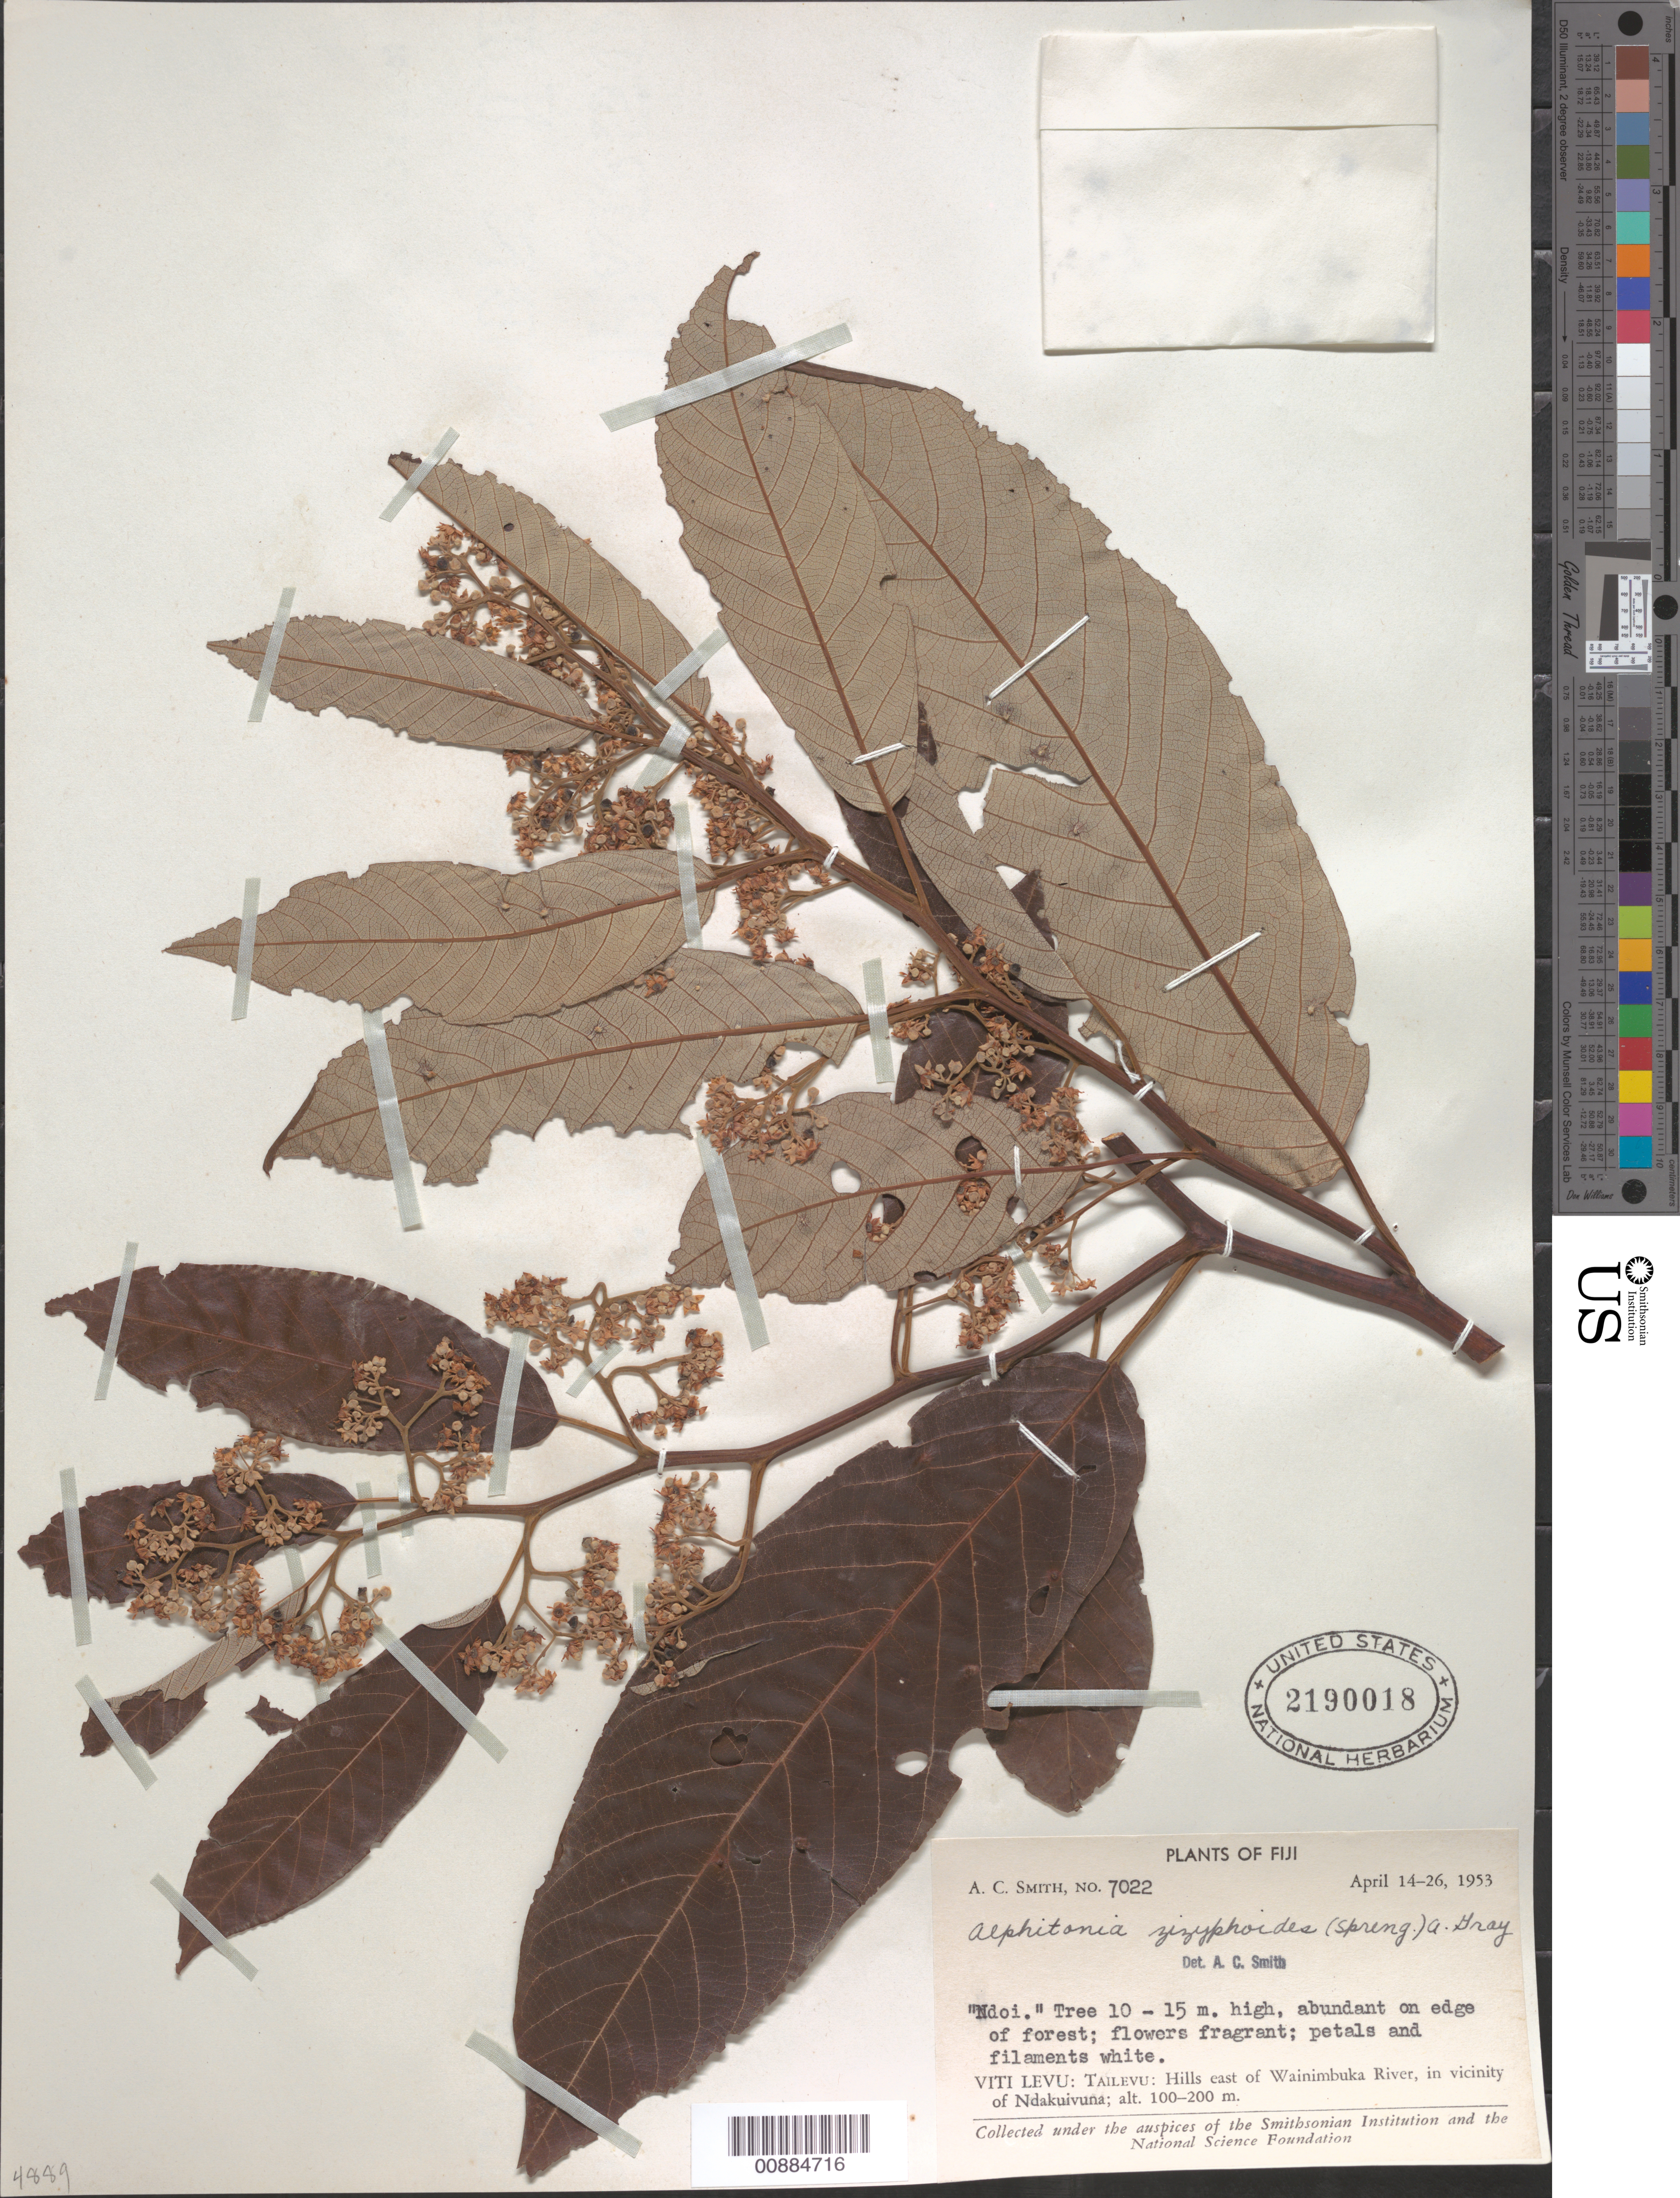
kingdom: Plantae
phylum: Tracheophyta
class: Magnoliopsida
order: Rosales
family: Rhamnaceae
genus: Alphitonia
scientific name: Alphitonia zizyphoides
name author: (Sol. ex Spreng.) A. Gray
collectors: C. A. Smith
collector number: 7022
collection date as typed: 14 Apr 1953 to 26 Apr 1953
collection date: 1953-04-14/1953-04-26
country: Fiji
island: Viti Levu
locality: Tailevu; hills east of Wainimbuka River, in vicinity of Ndakuivuna.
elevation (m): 100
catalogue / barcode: US 2190018